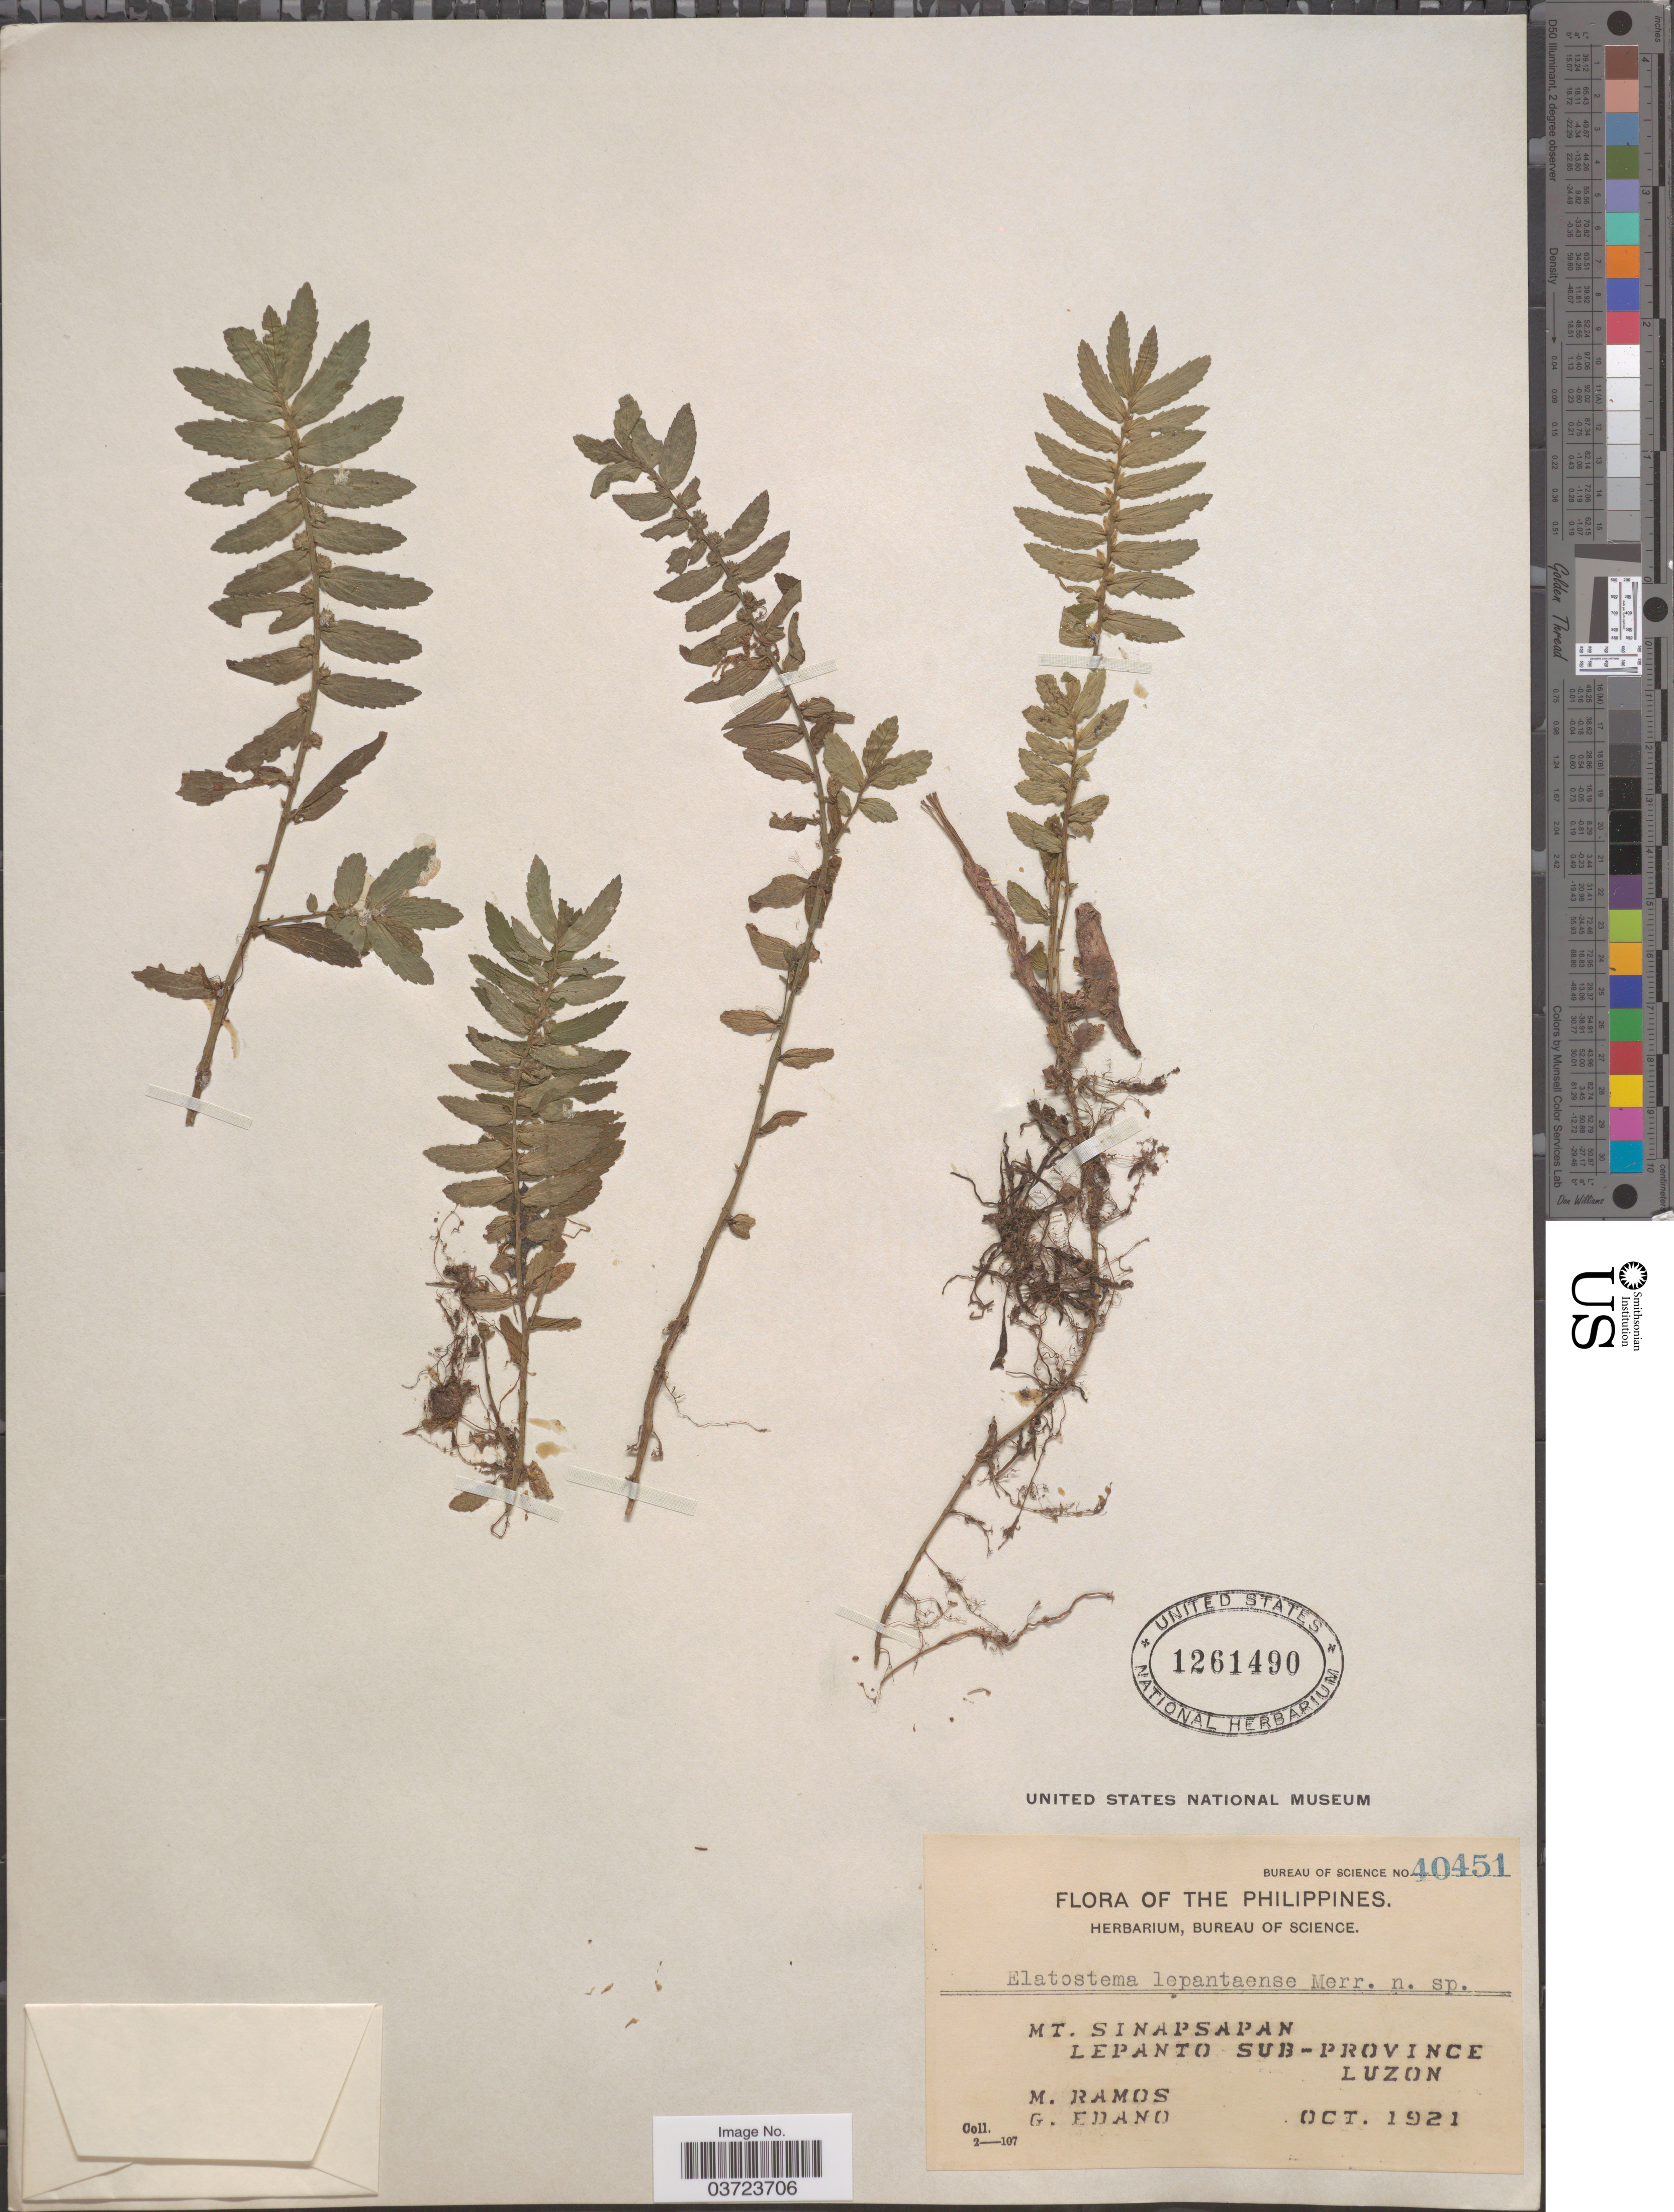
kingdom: Plantae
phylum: Tracheophyta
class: Magnoliopsida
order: Rosales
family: Urticaceae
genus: Elatostema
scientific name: Elatostema lepantaense Merr., ined.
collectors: M. Ramos & G. Edaño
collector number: Bureau of Science 40451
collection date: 1921-10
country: Philippines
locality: Mt. Sinapsapan, Lepanto Sub-Province, Luzon.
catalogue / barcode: US 1261490